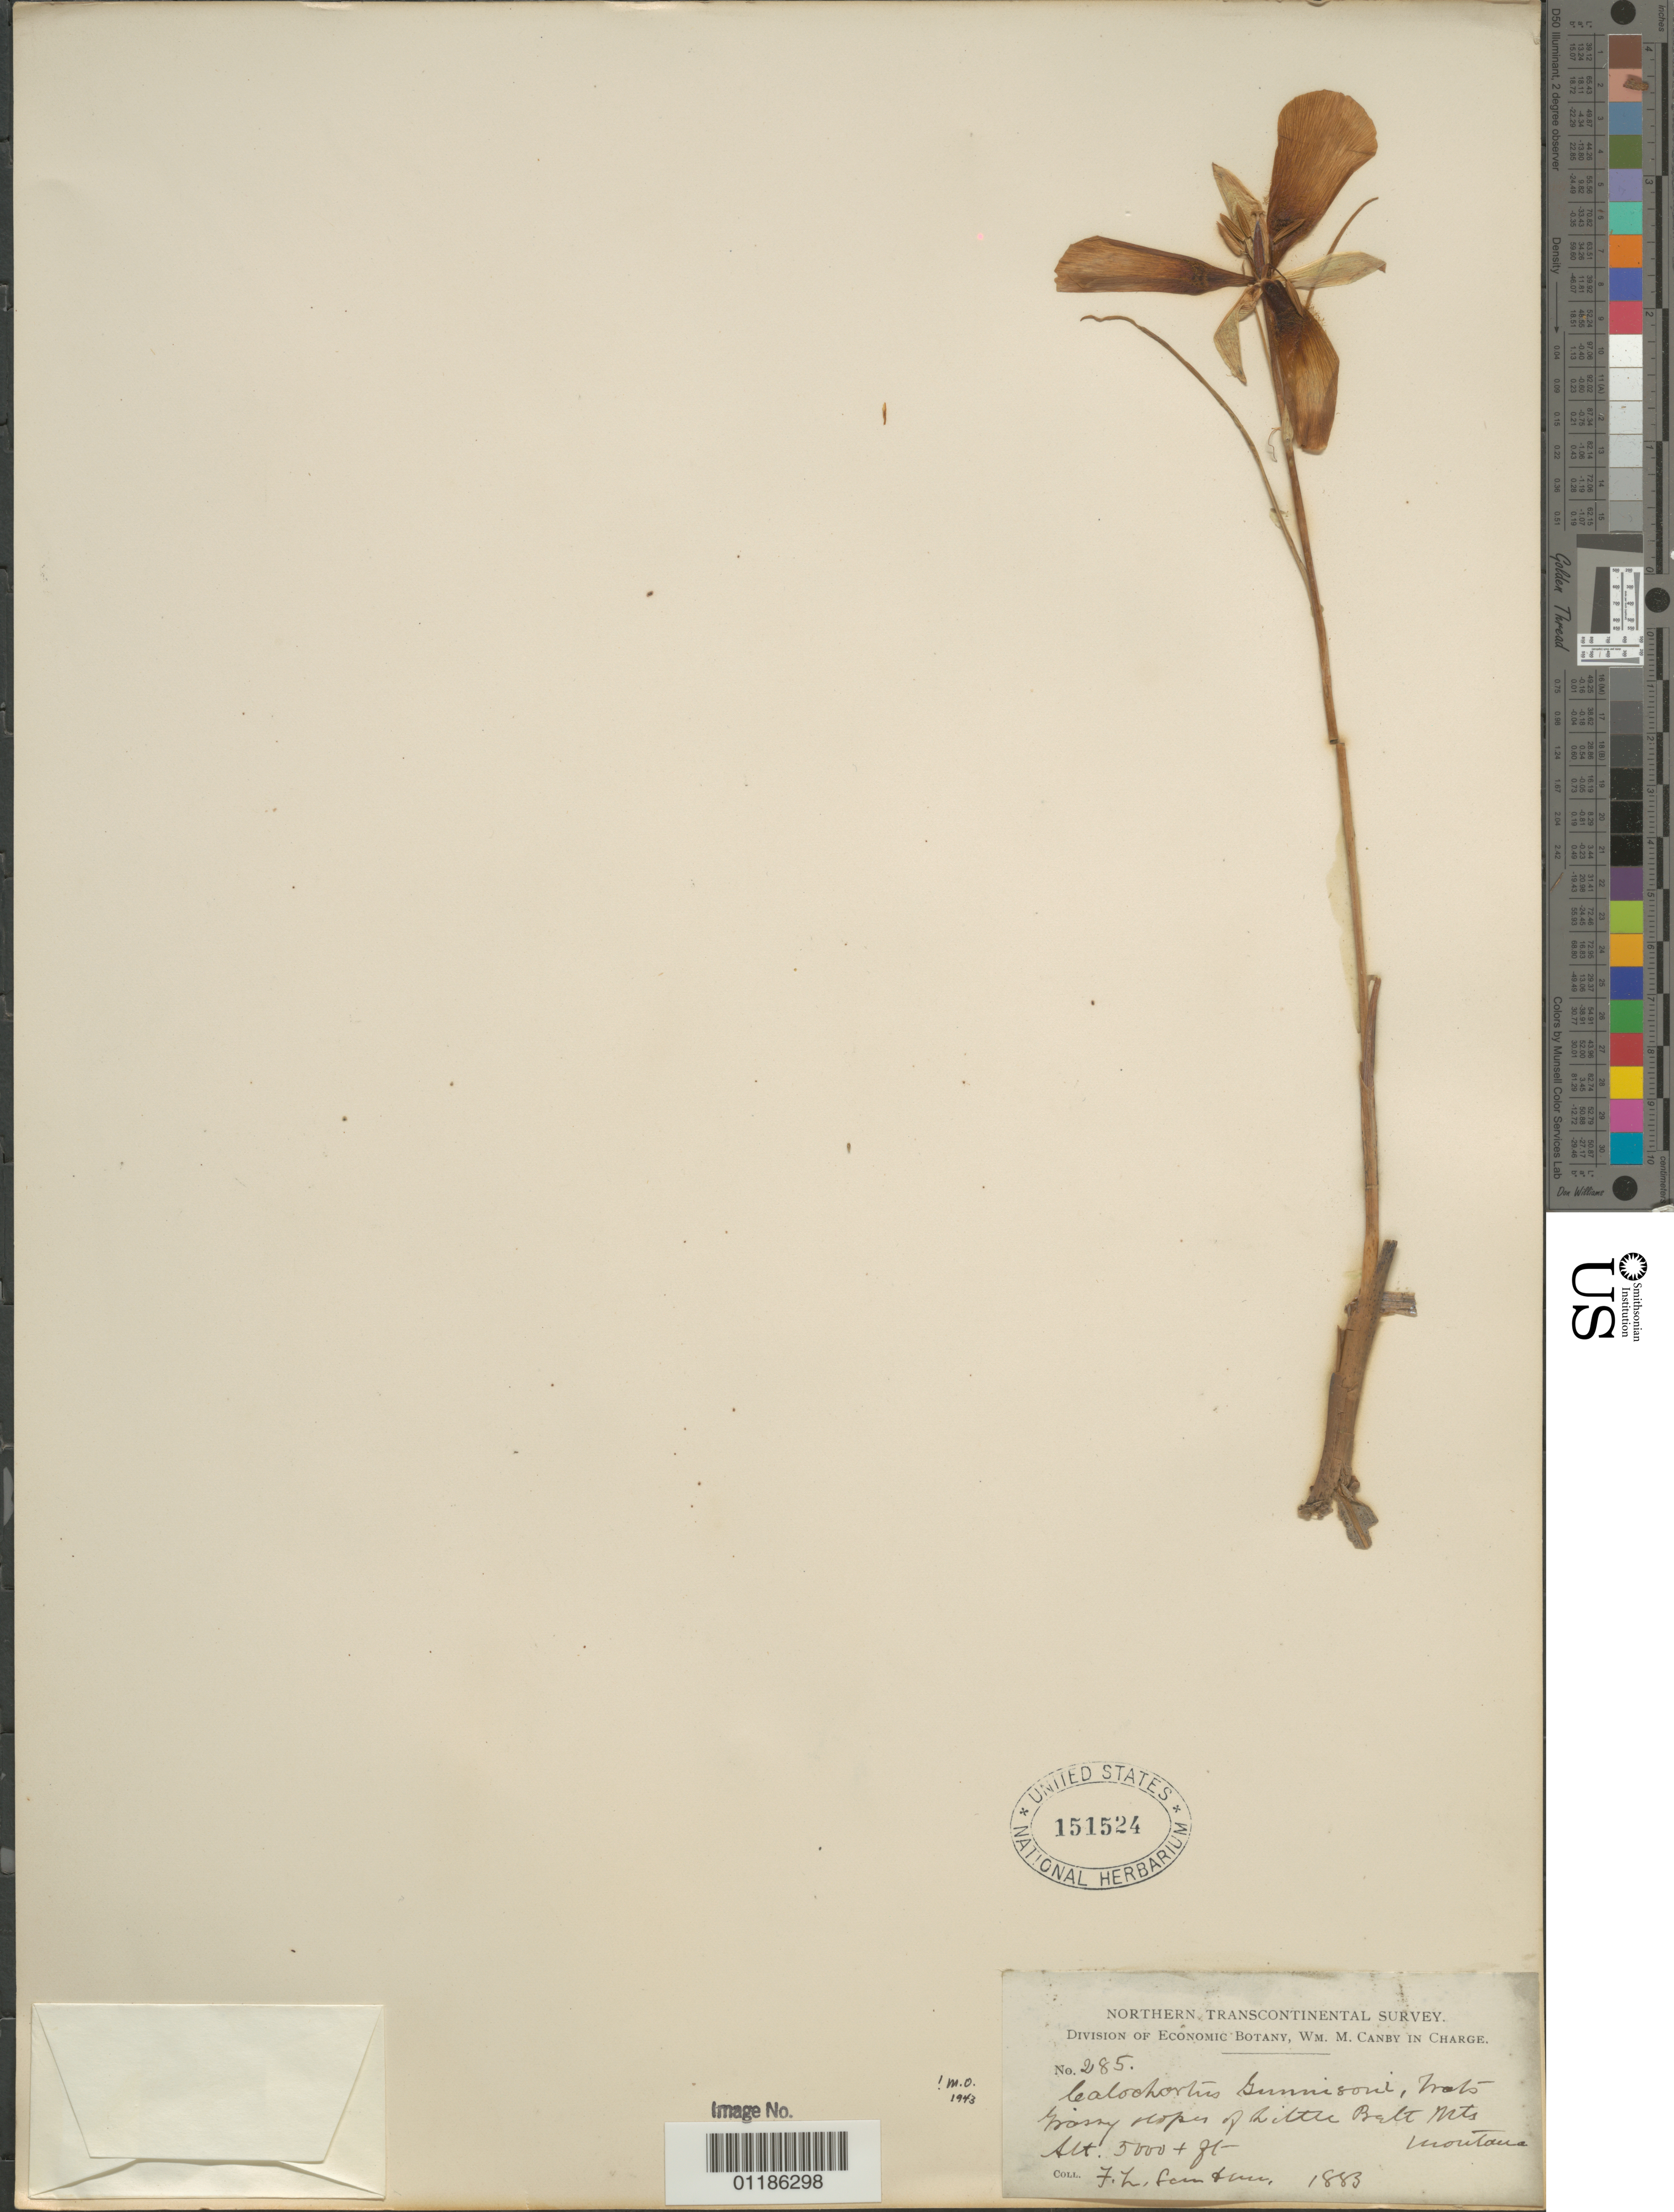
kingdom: Plantae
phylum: Tracheophyta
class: Liliopsida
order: Liliales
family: Liliaceae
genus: Calochortus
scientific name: Calochortus gunnisonii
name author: S. Watson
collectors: F. L. Scribner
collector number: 285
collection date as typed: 1883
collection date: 1883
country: United States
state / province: Montana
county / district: Meagher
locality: Little Belt Mts.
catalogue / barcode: US 151524